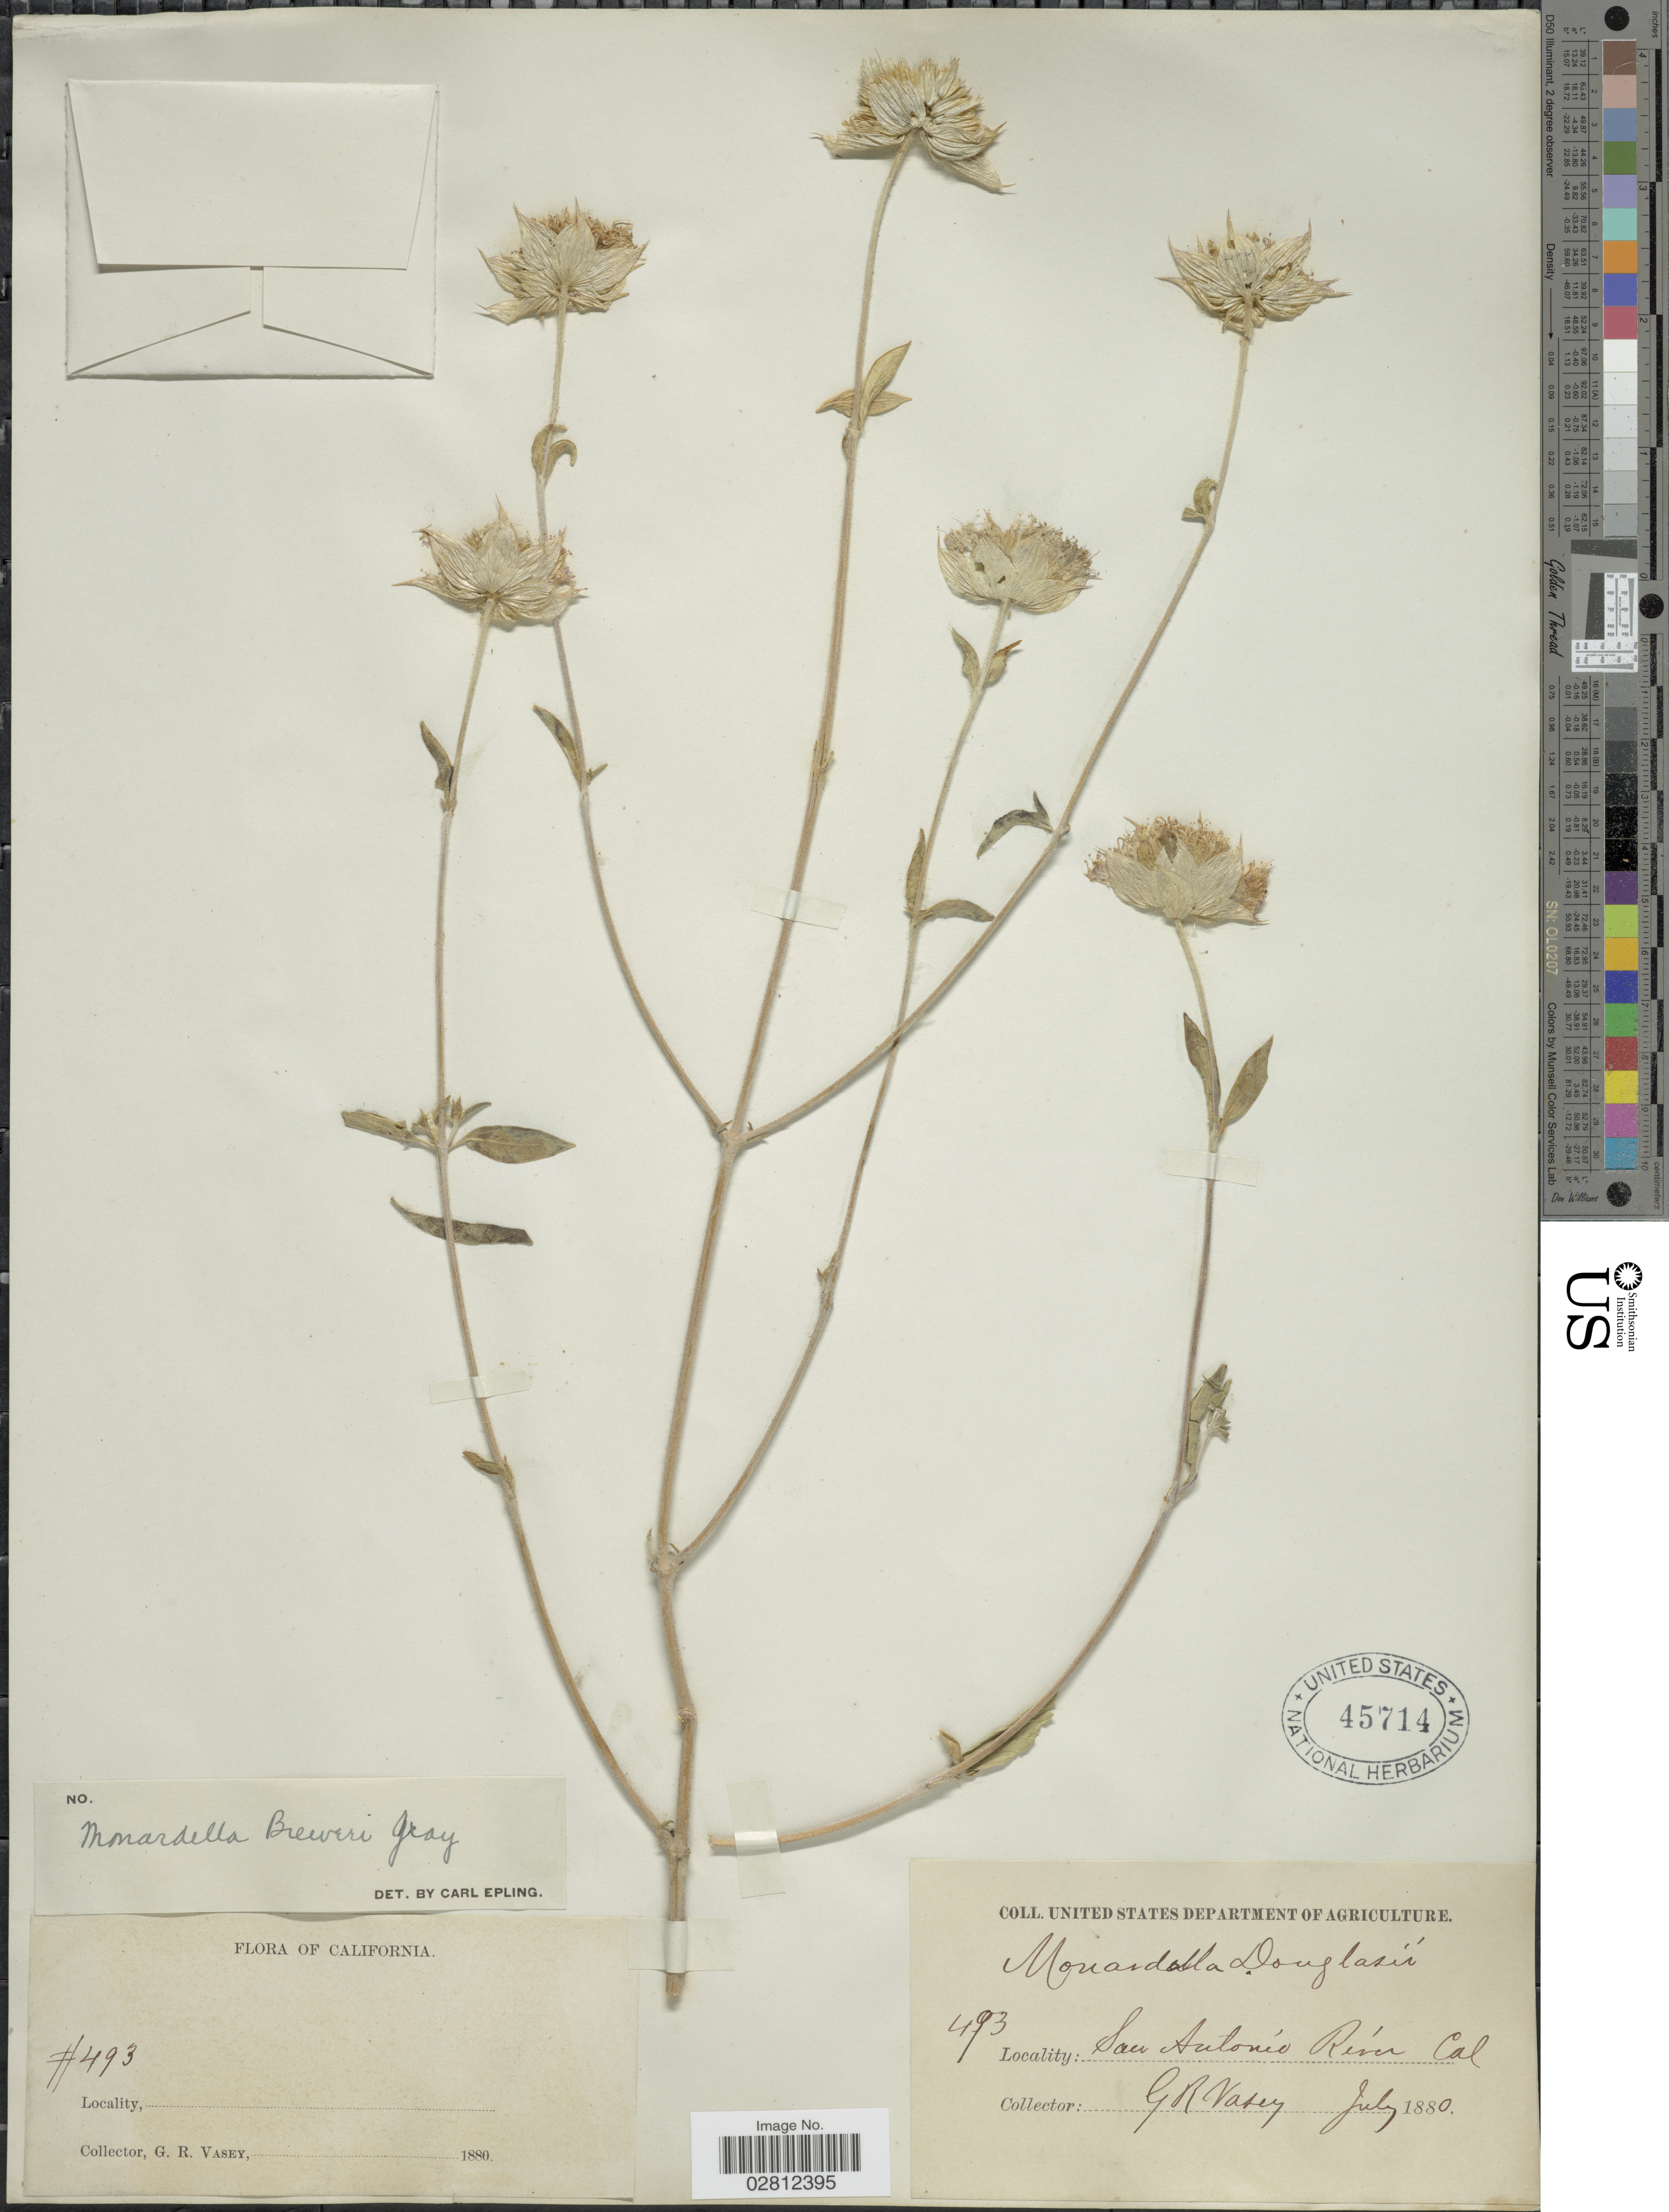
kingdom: Plantae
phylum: Tracheophyta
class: Magnoliopsida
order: Lamiales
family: Lamiaceae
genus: Monardella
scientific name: Monardella breweri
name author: A. Gray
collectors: G. R. Vasey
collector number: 493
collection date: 1880-07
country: United States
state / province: California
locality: San Antonio River.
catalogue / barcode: US 45714